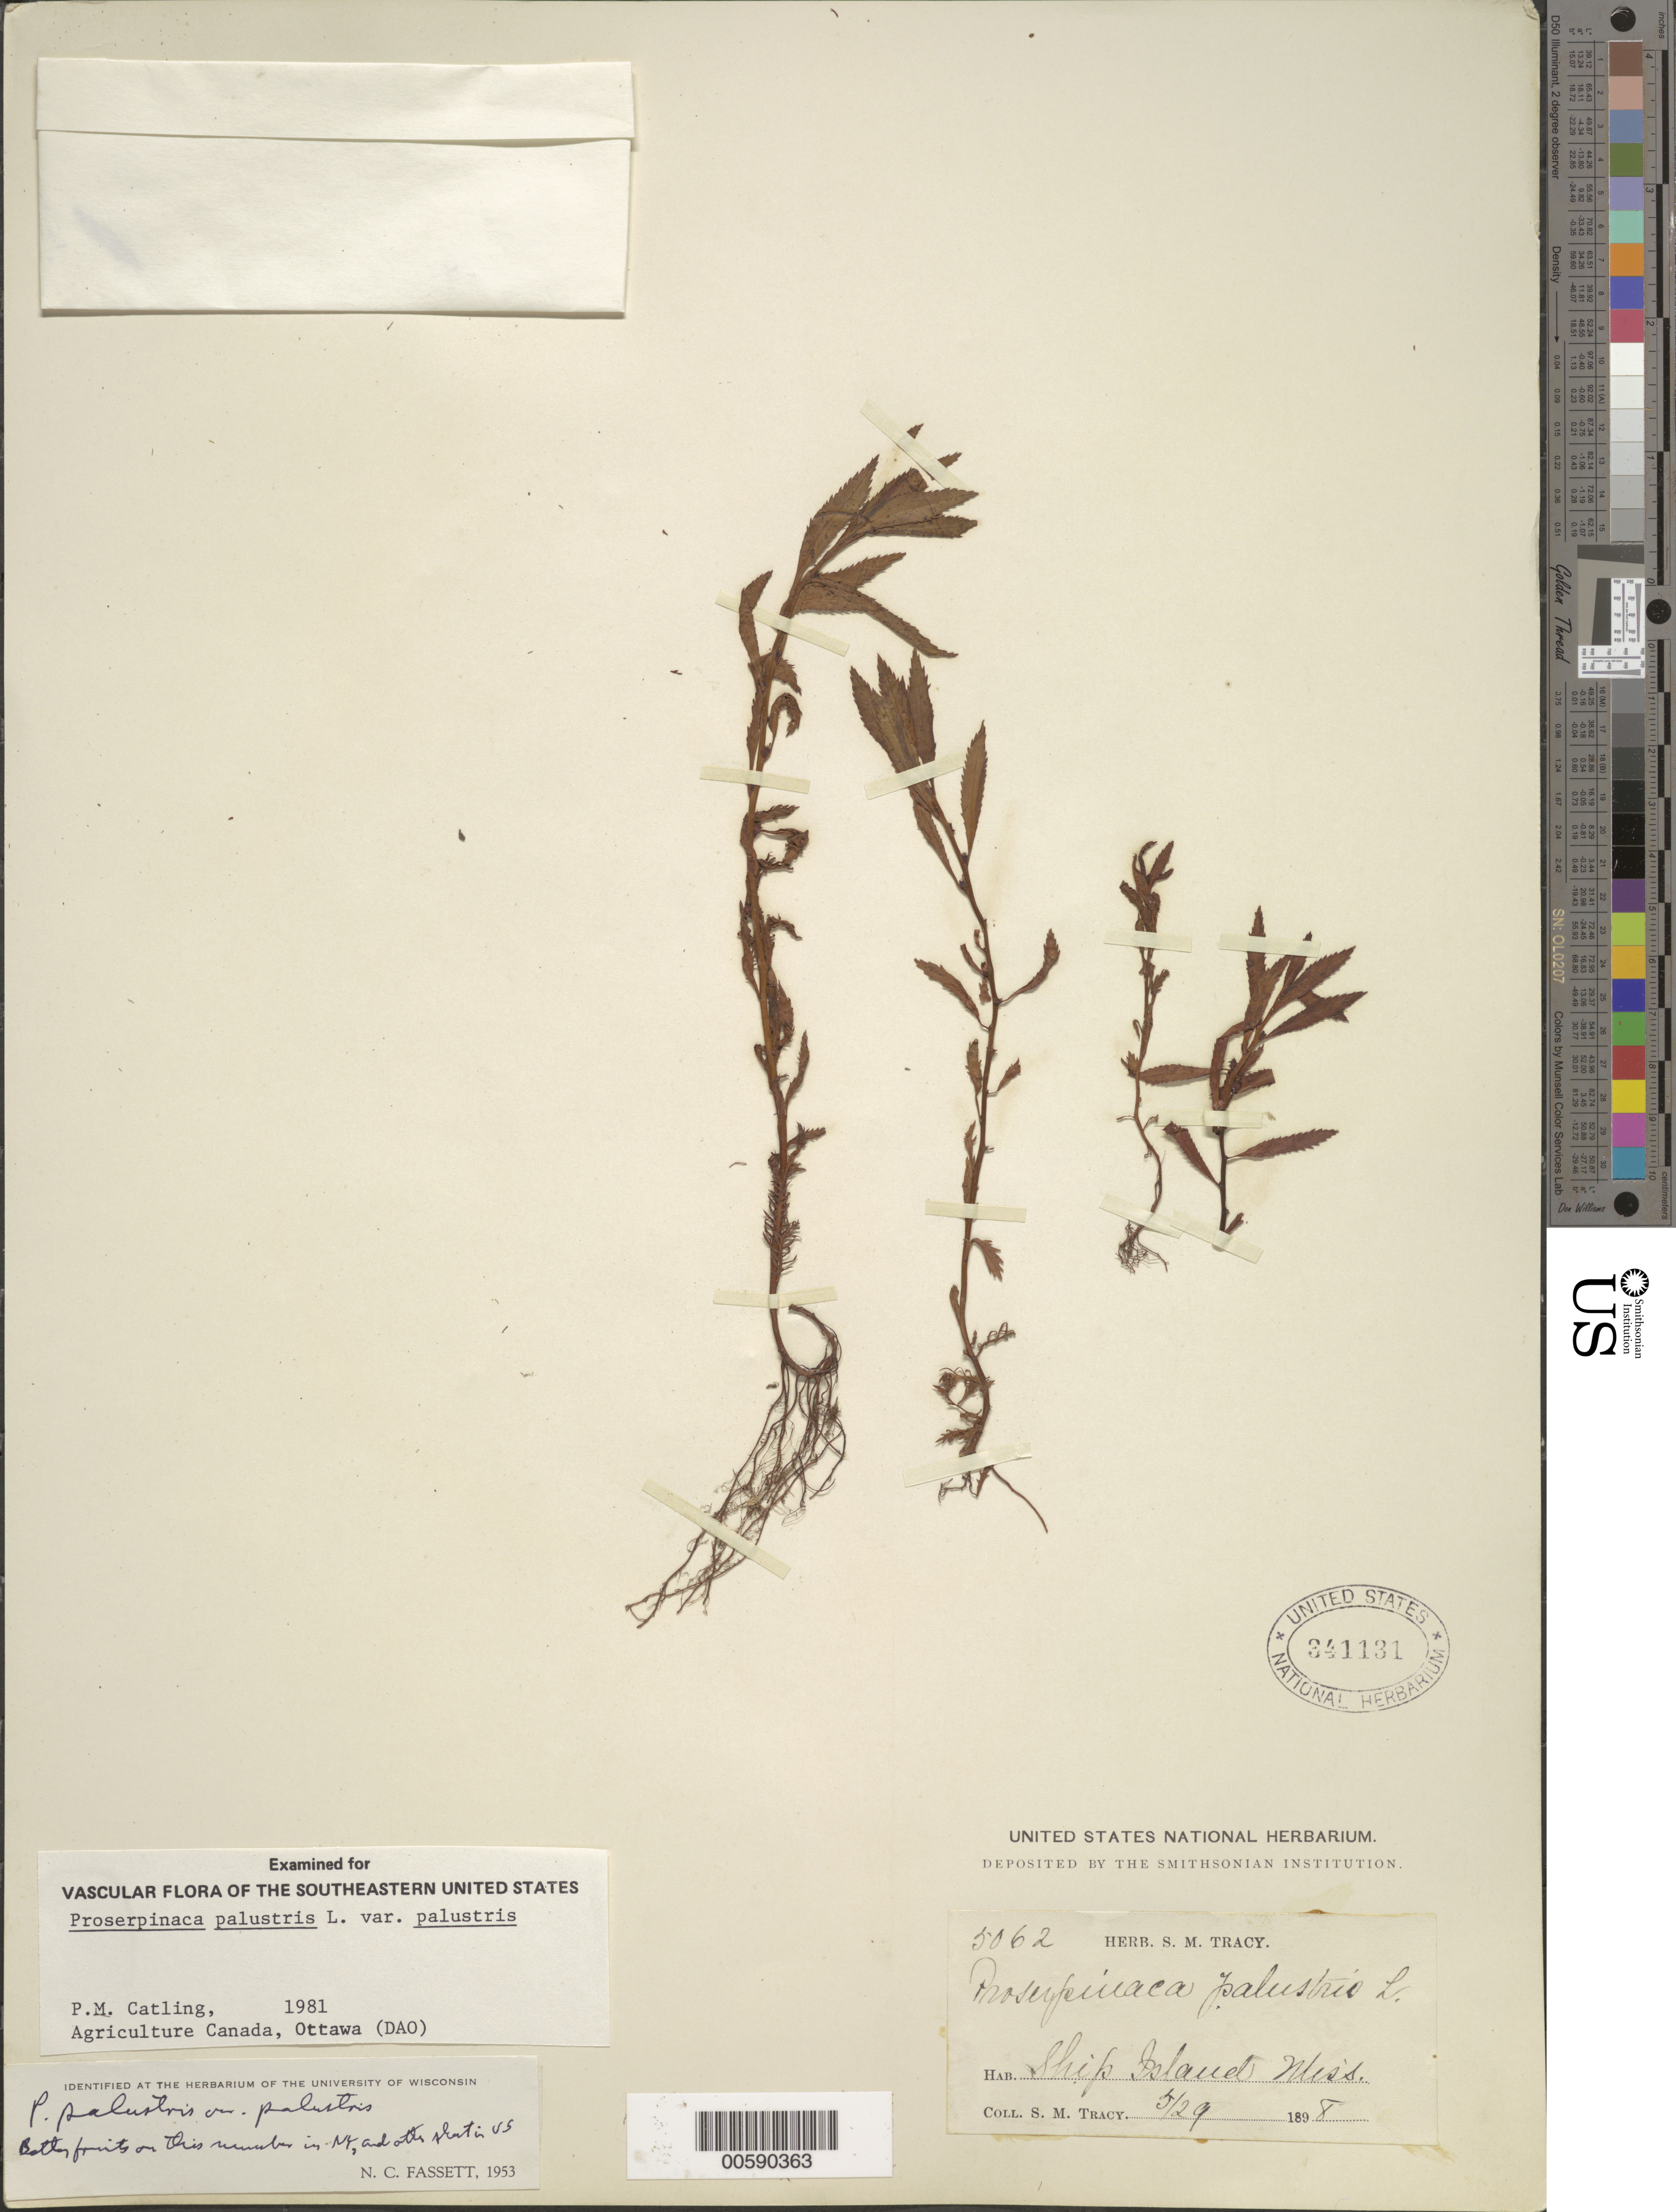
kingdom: Plantae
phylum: Tracheophyta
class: Magnoliopsida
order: Saxifragales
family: Haloragaceae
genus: Proserpinaca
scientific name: Proserpinaca palustris var. palustris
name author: L.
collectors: S. M. Tracy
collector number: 5062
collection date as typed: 29 May 1898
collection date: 1898-05-29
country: United States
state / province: Mississippi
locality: Ship Island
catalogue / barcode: US 341131